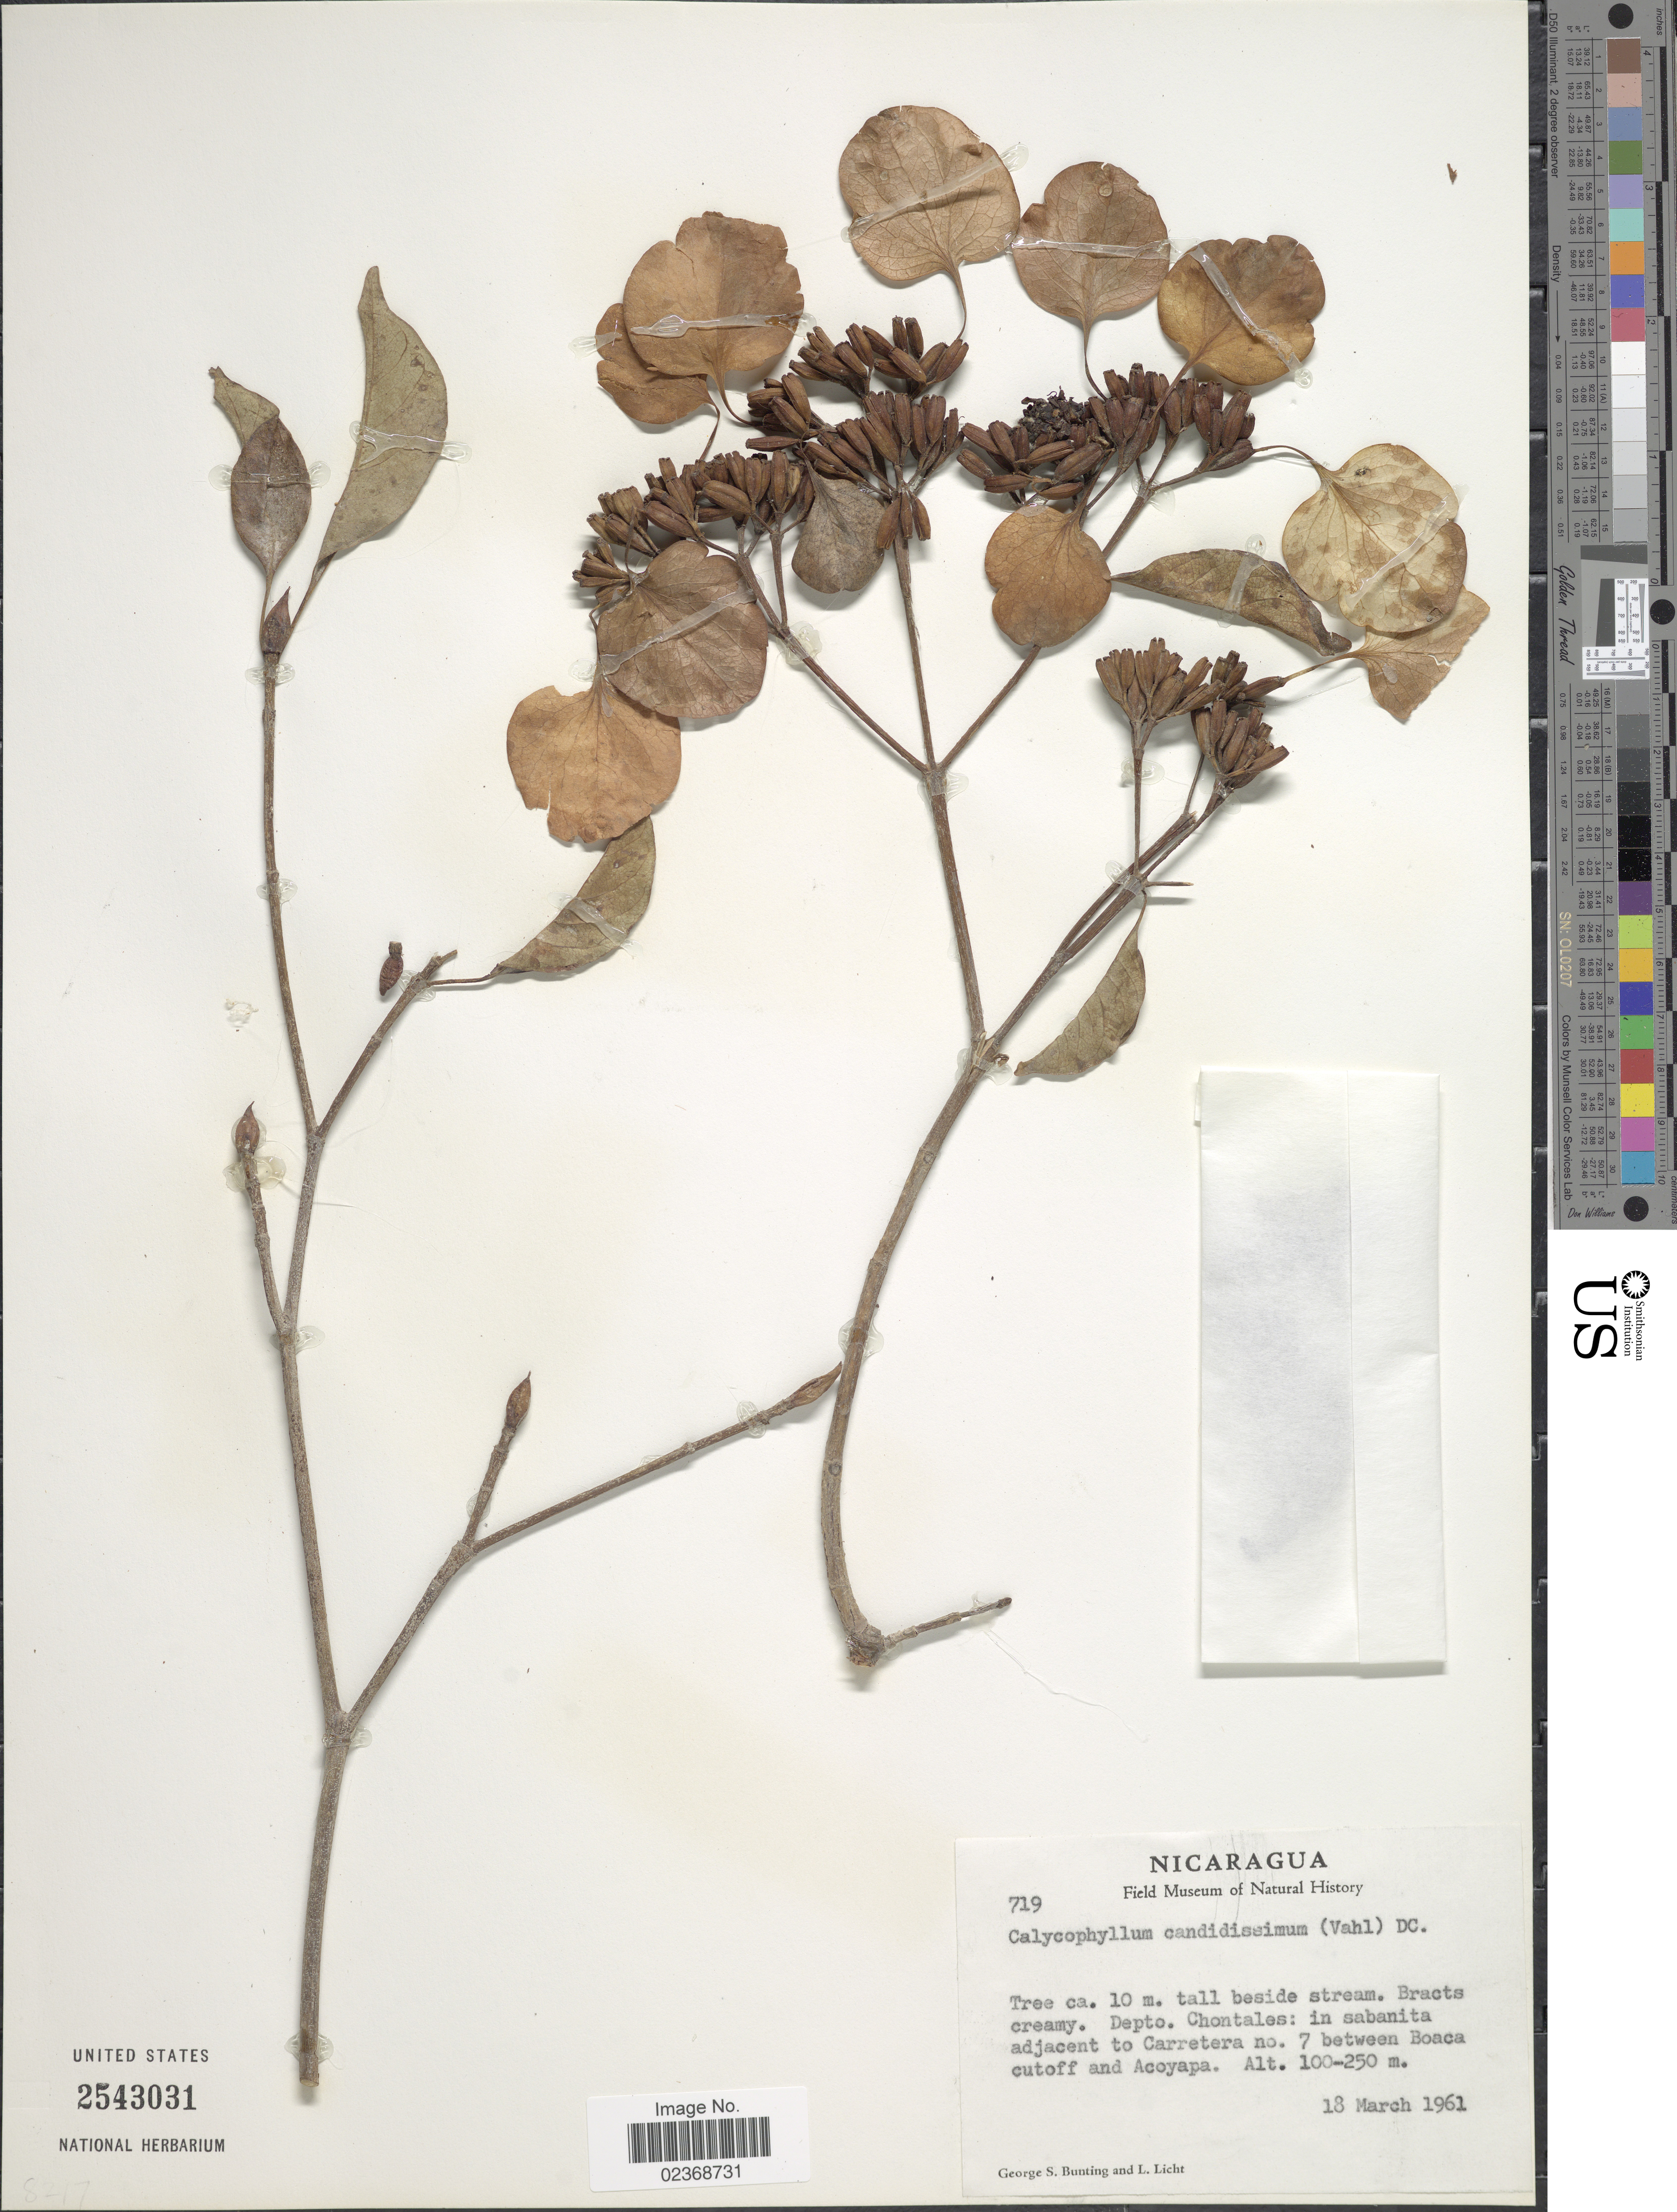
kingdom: Plantae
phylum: Tracheophyta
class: Magnoliopsida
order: Gentianales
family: Rubiaceae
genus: Calycophyllum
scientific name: Calycophyllum candidissimum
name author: (Vahl) DC.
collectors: G. S. Bunting & L. Licht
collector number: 719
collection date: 1961-03-18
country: Nicaragua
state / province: Chontales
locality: In sabanita adjacent to Carretera no. 7 between Boaca cutoff and Acoyapa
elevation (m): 100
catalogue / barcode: US 2543031